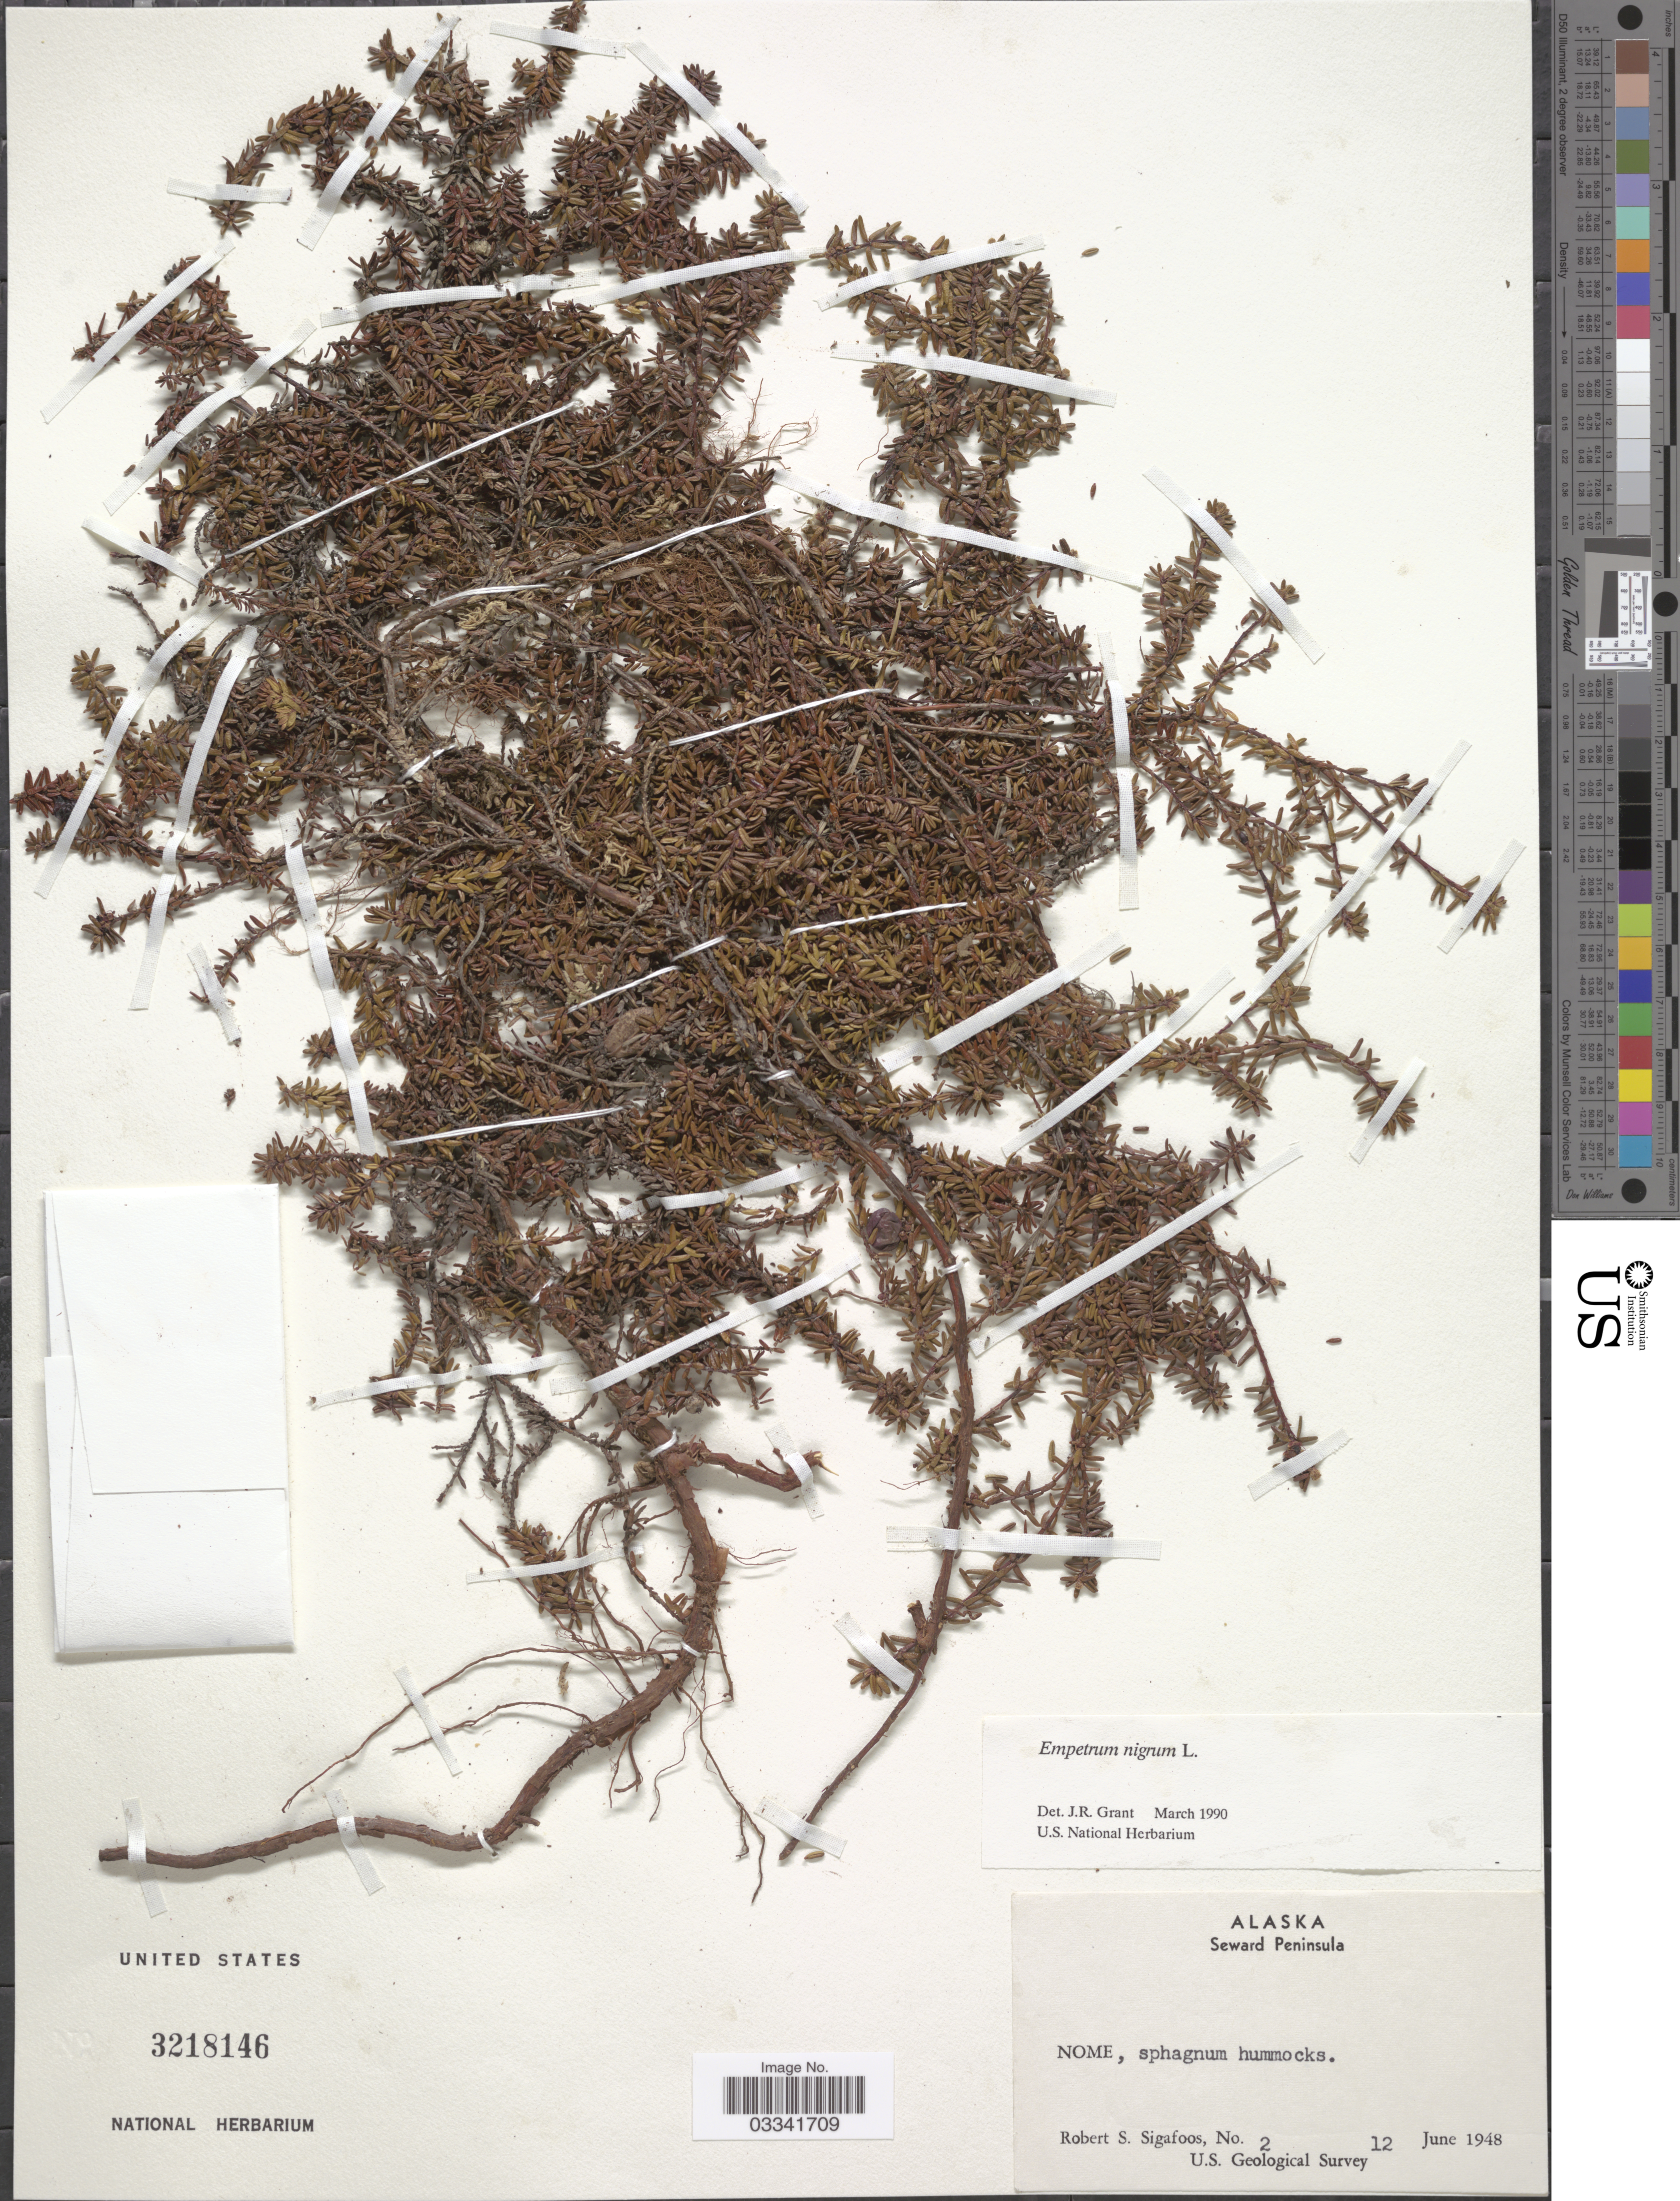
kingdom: Plantae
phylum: Tracheophyta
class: Magnoliopsida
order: Ericales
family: Ericaceae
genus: Empetrum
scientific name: Empetrum nigrum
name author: L.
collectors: R. Sigafoos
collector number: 2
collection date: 1948-06-12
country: United States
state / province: Alaska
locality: Seward Peninsula. Nome.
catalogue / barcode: US 3218146